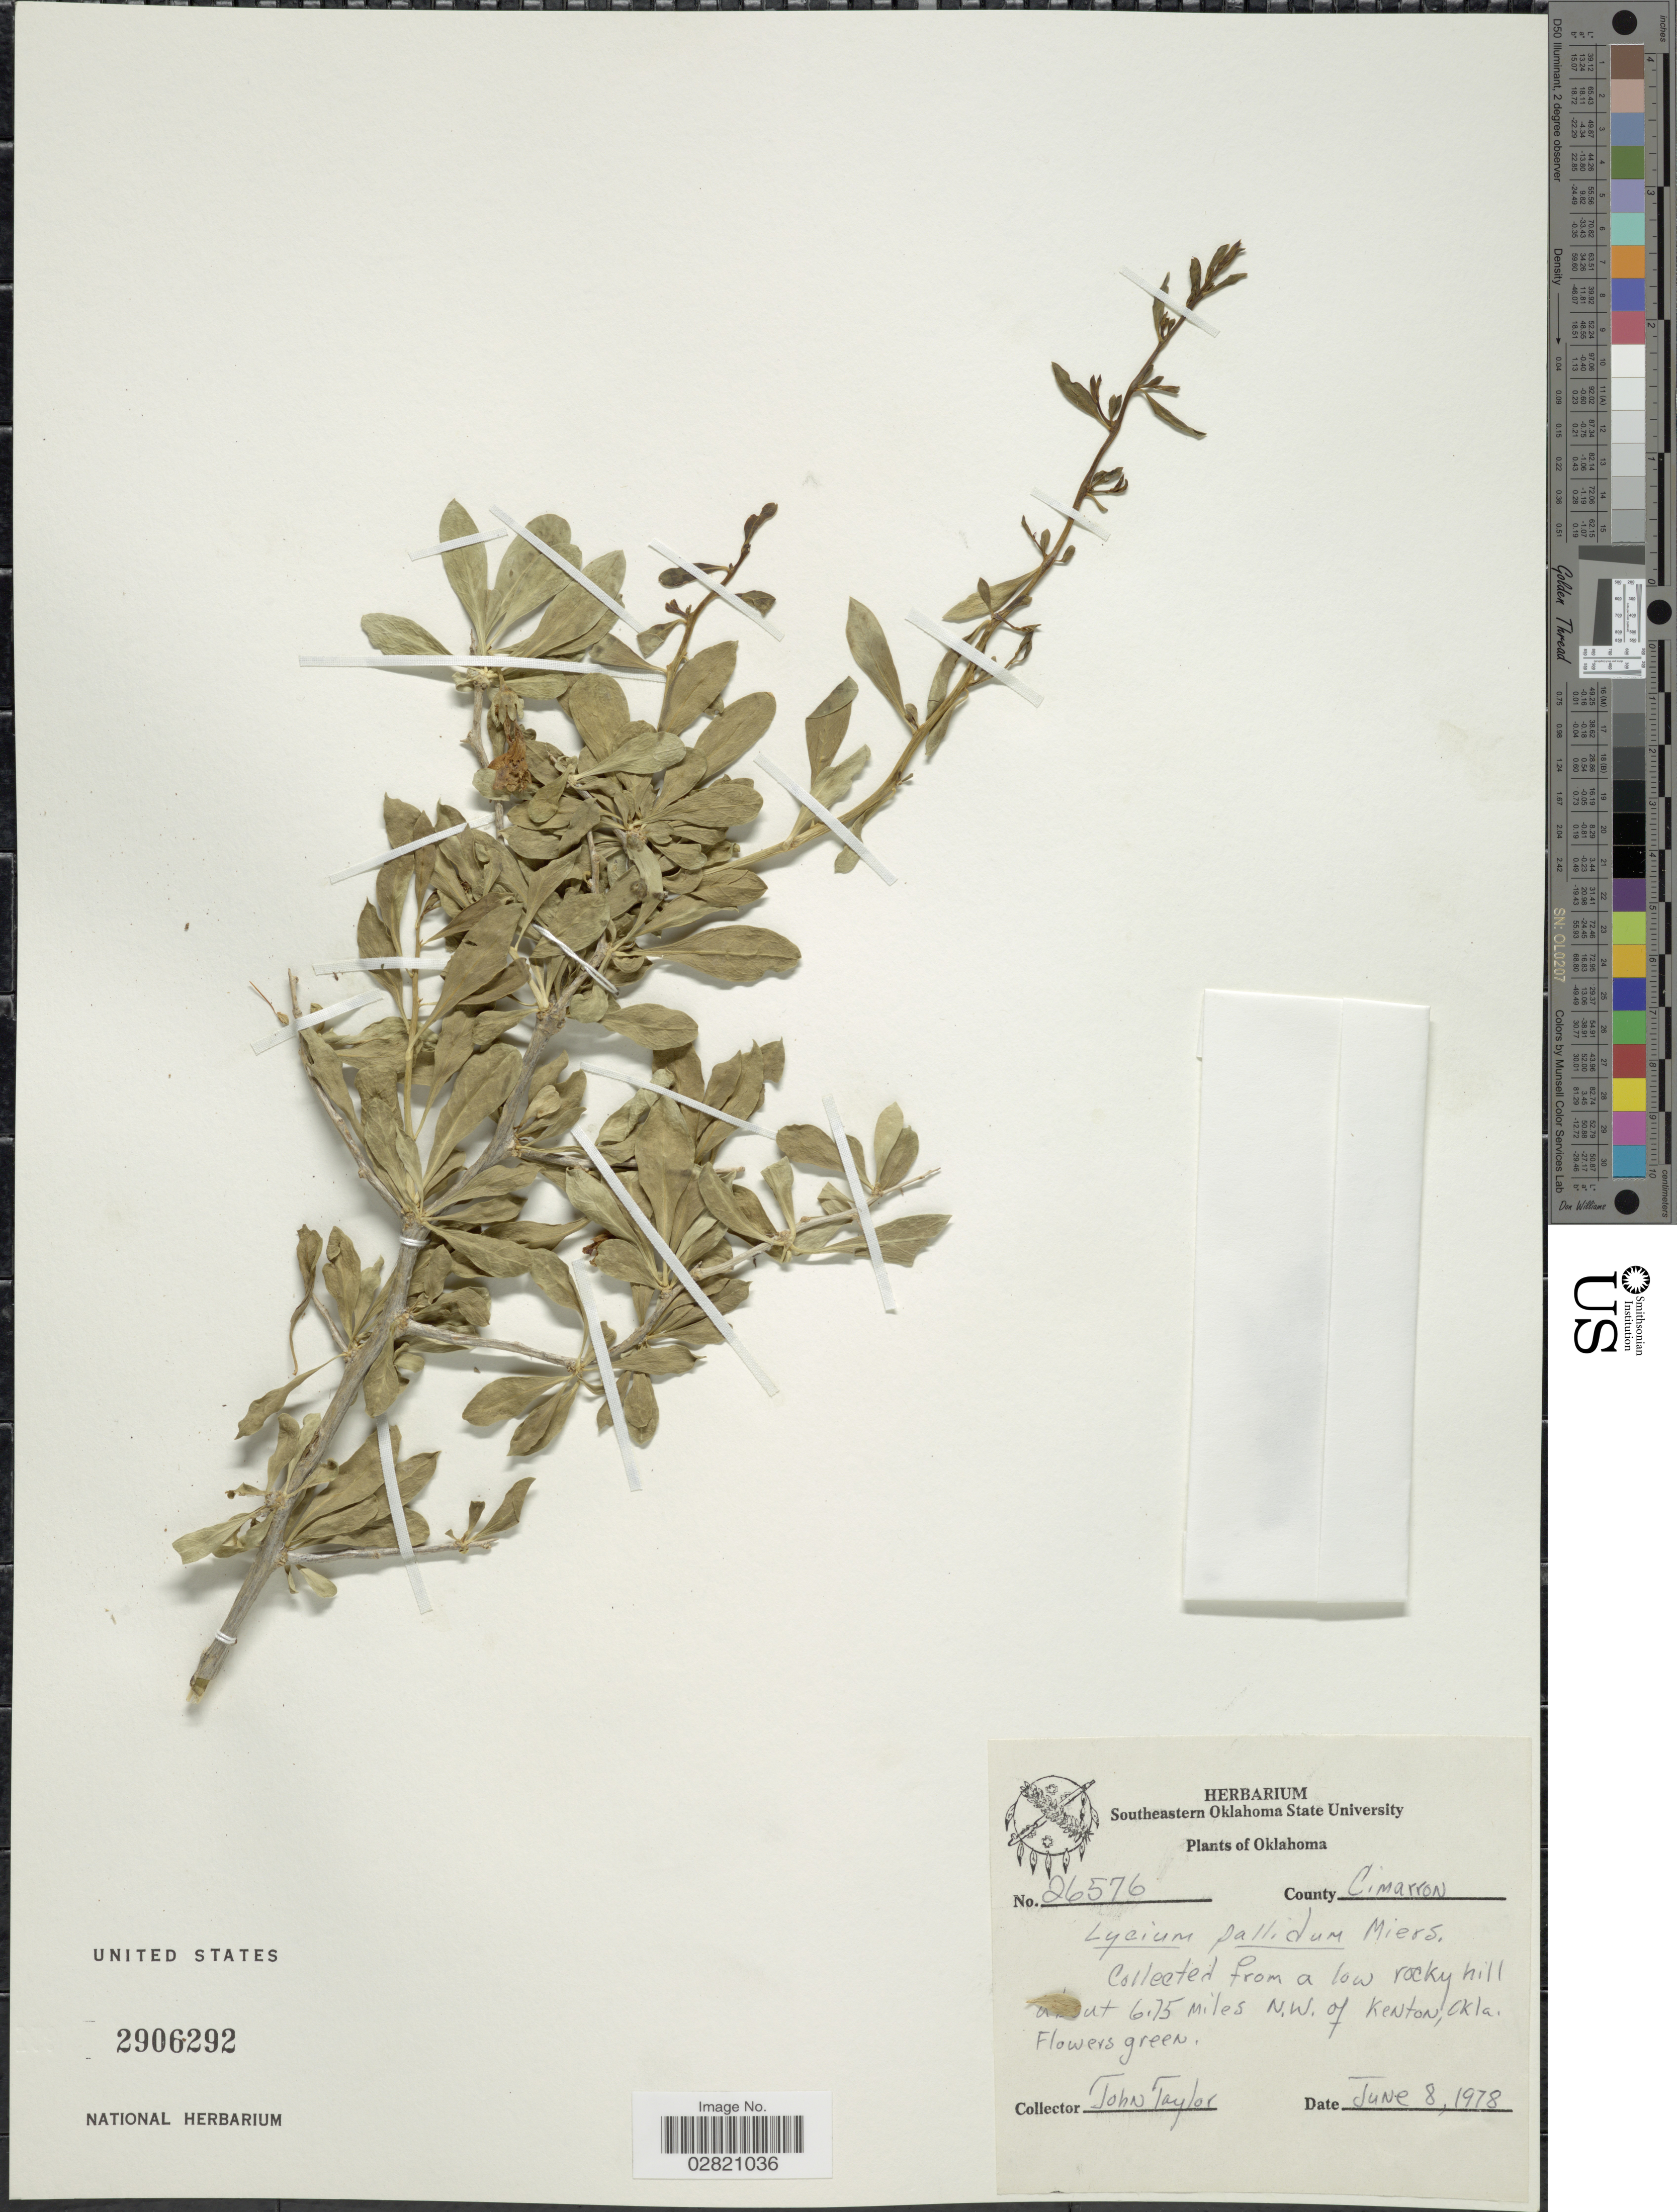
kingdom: Plantae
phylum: Tracheophyta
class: Magnoliopsida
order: Solanales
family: Solanaceae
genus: Lycium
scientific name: Lycium pallidum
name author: Miers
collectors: J. Taylor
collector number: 26576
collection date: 1978-06-08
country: United States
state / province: Oklahoma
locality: County Cimarron. Collected from a low rocky hill about 6.75 miles N.W. of Kenton.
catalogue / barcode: US 2906292